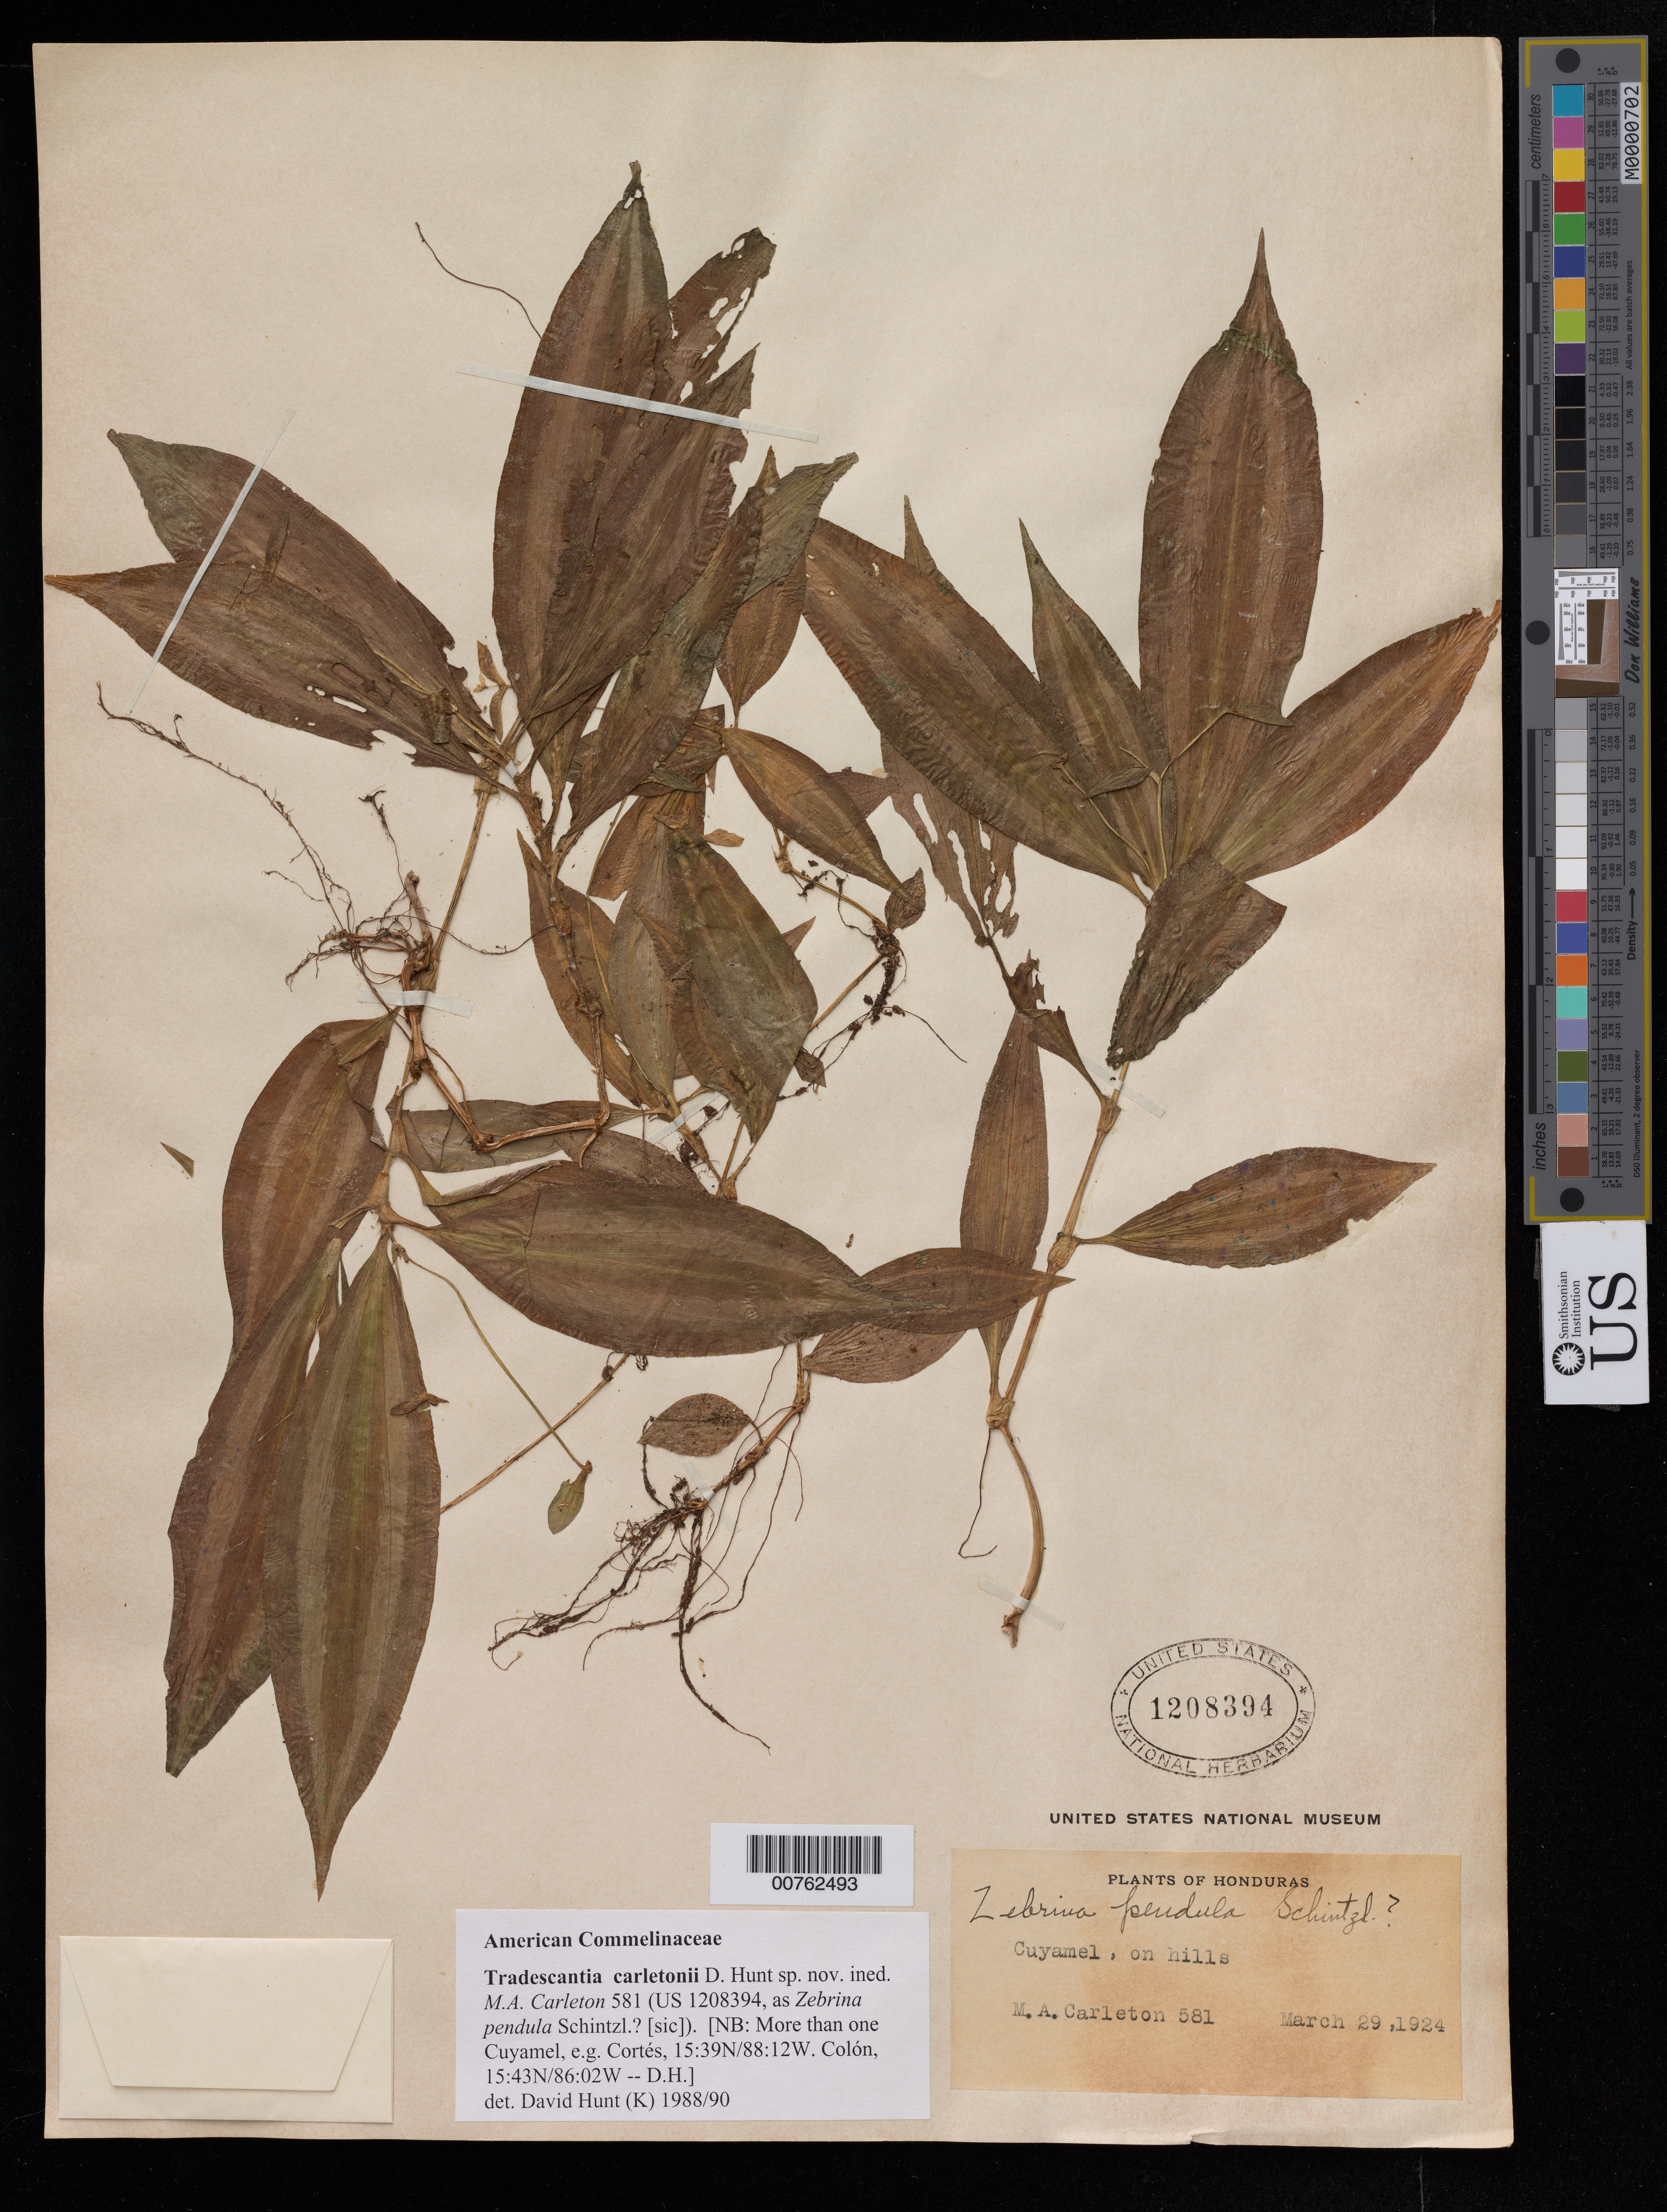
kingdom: Plantae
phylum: Tracheophyta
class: Liliopsida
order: Commelinales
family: Commelinaceae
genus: Tradescantia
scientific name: Tradescantia sp.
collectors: M. A. Carleton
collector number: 581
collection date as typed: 29 Mar 1924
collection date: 1924-03-29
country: Honduras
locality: Cuyamel, on hills.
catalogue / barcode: US 1208394